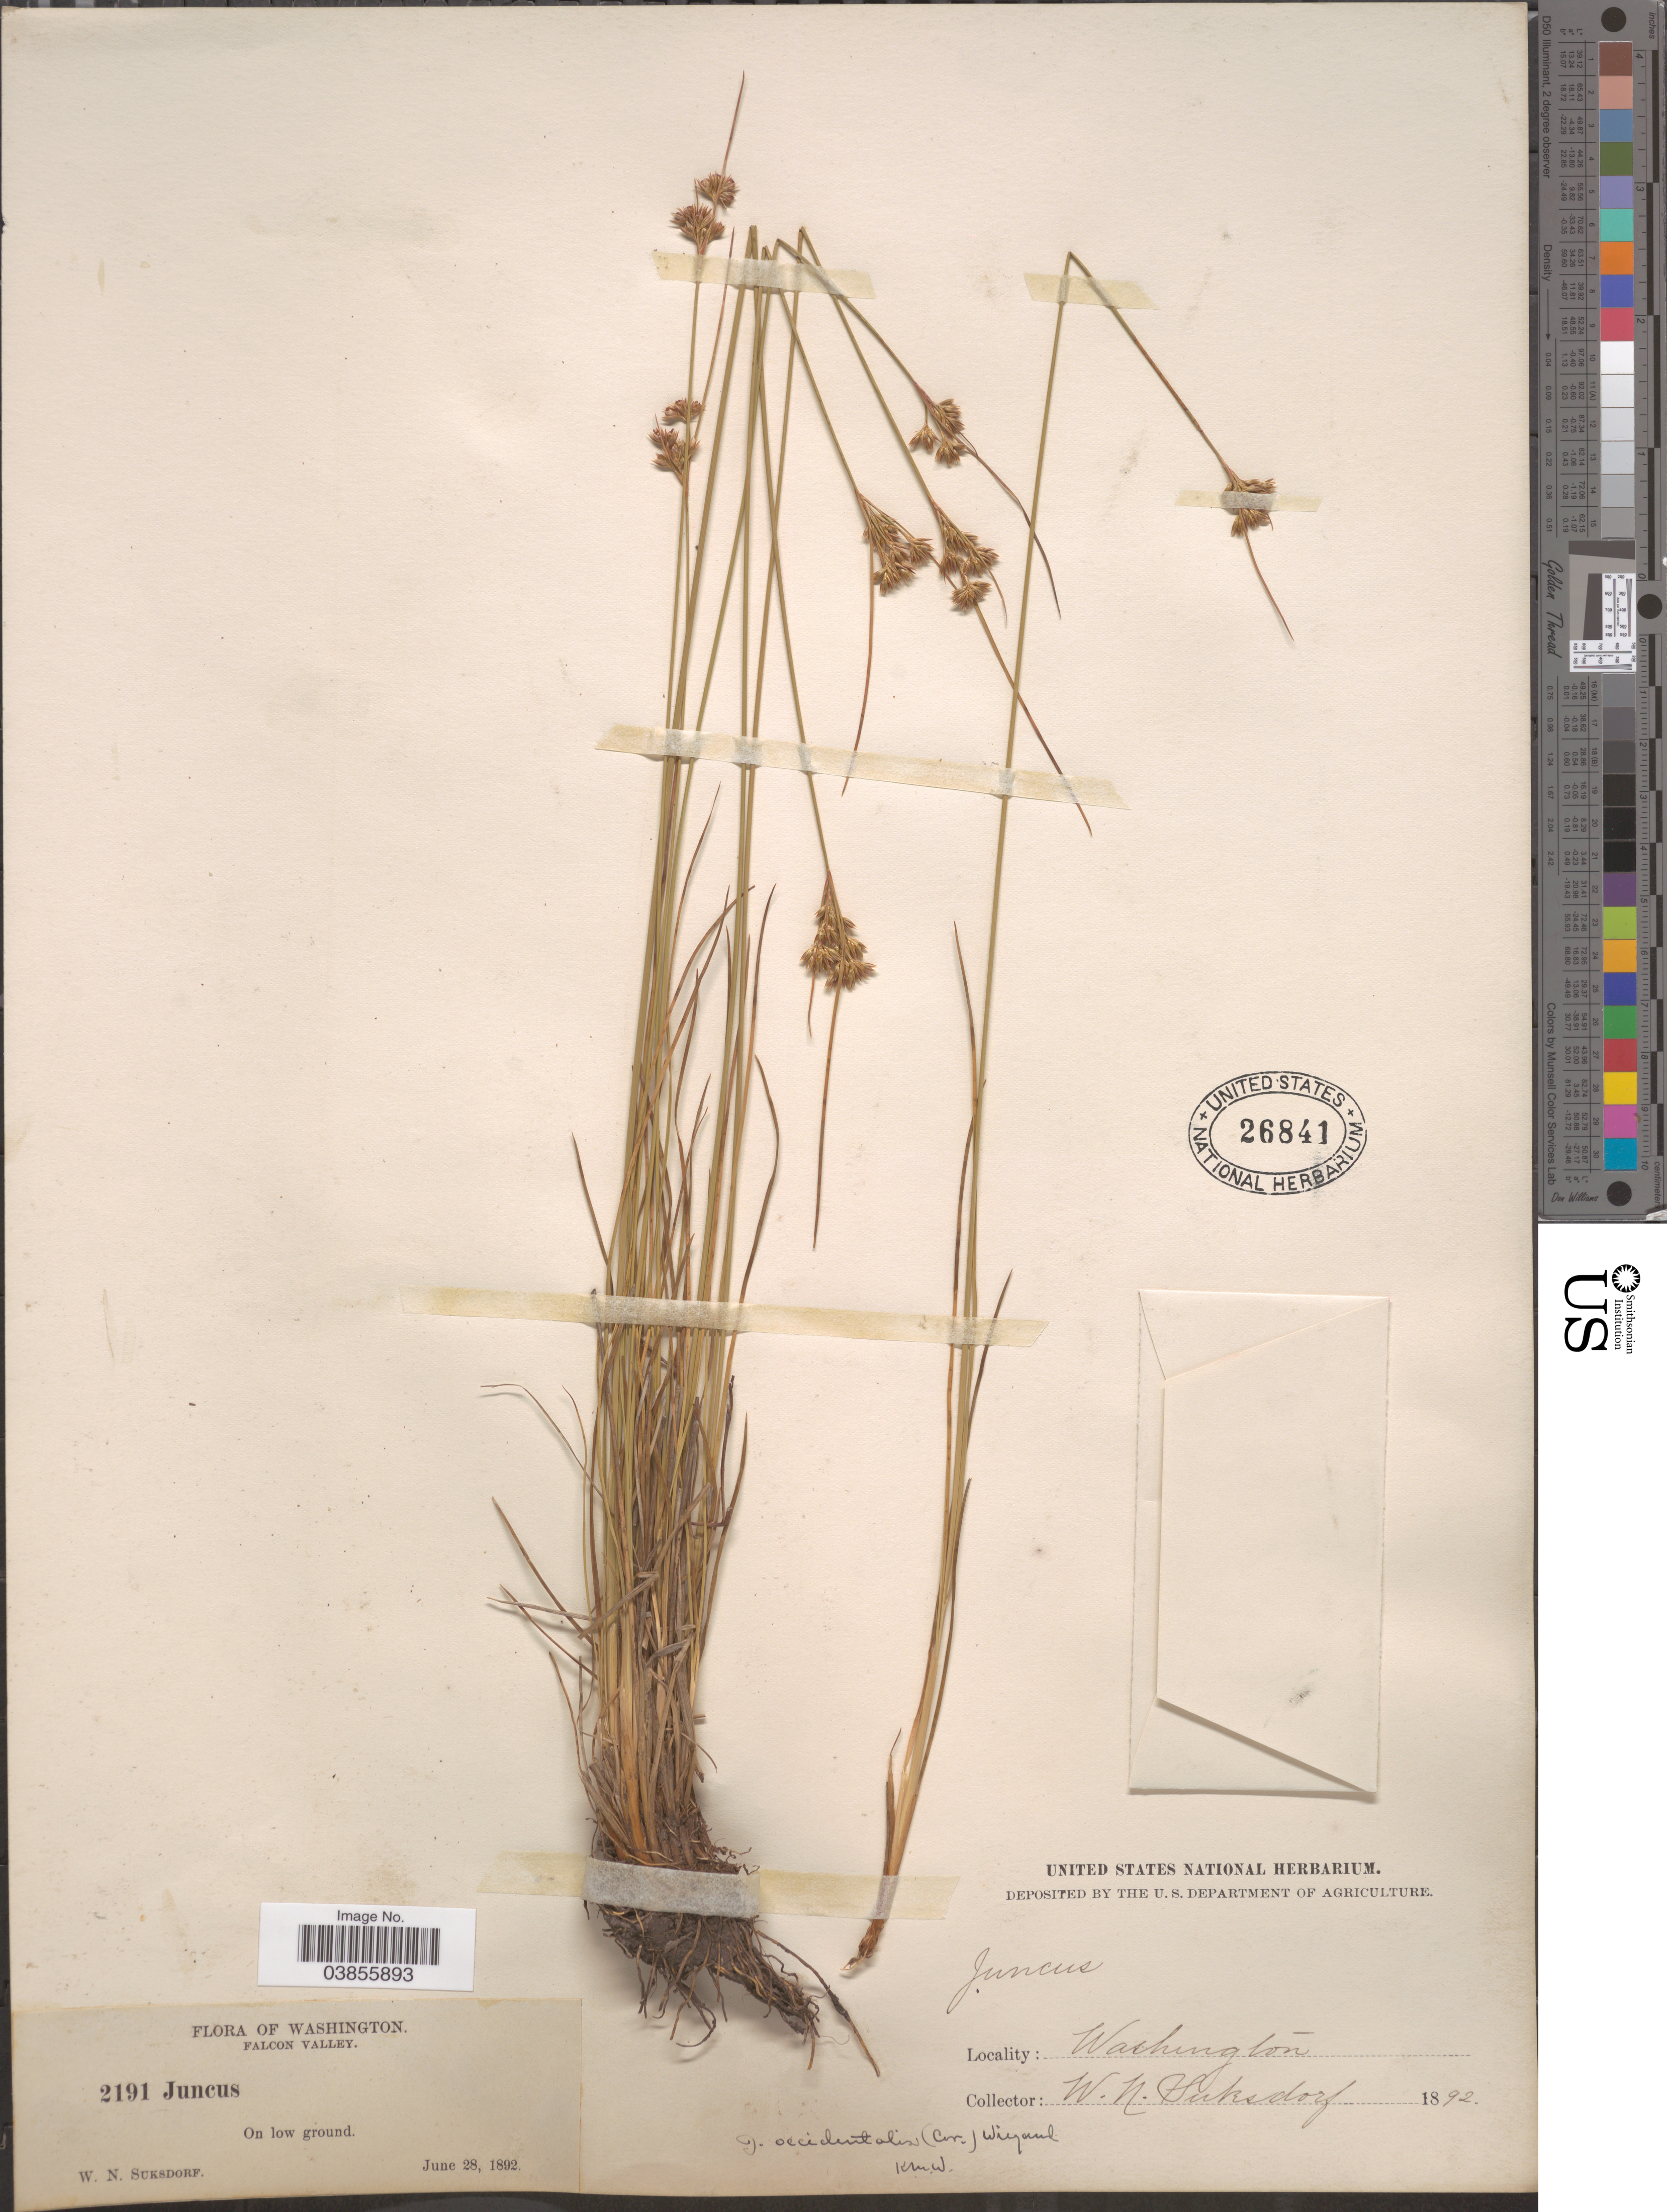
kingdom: Plantae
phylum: Tracheophyta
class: Liliopsida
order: Poales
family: Juncaceae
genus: Juncus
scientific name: Juncus occidentalis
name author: (Coville) Wiegand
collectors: W. N. Suksdorf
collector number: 2191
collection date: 1892-06-28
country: United States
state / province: Washington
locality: Falcon Valley.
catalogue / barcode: US 26841